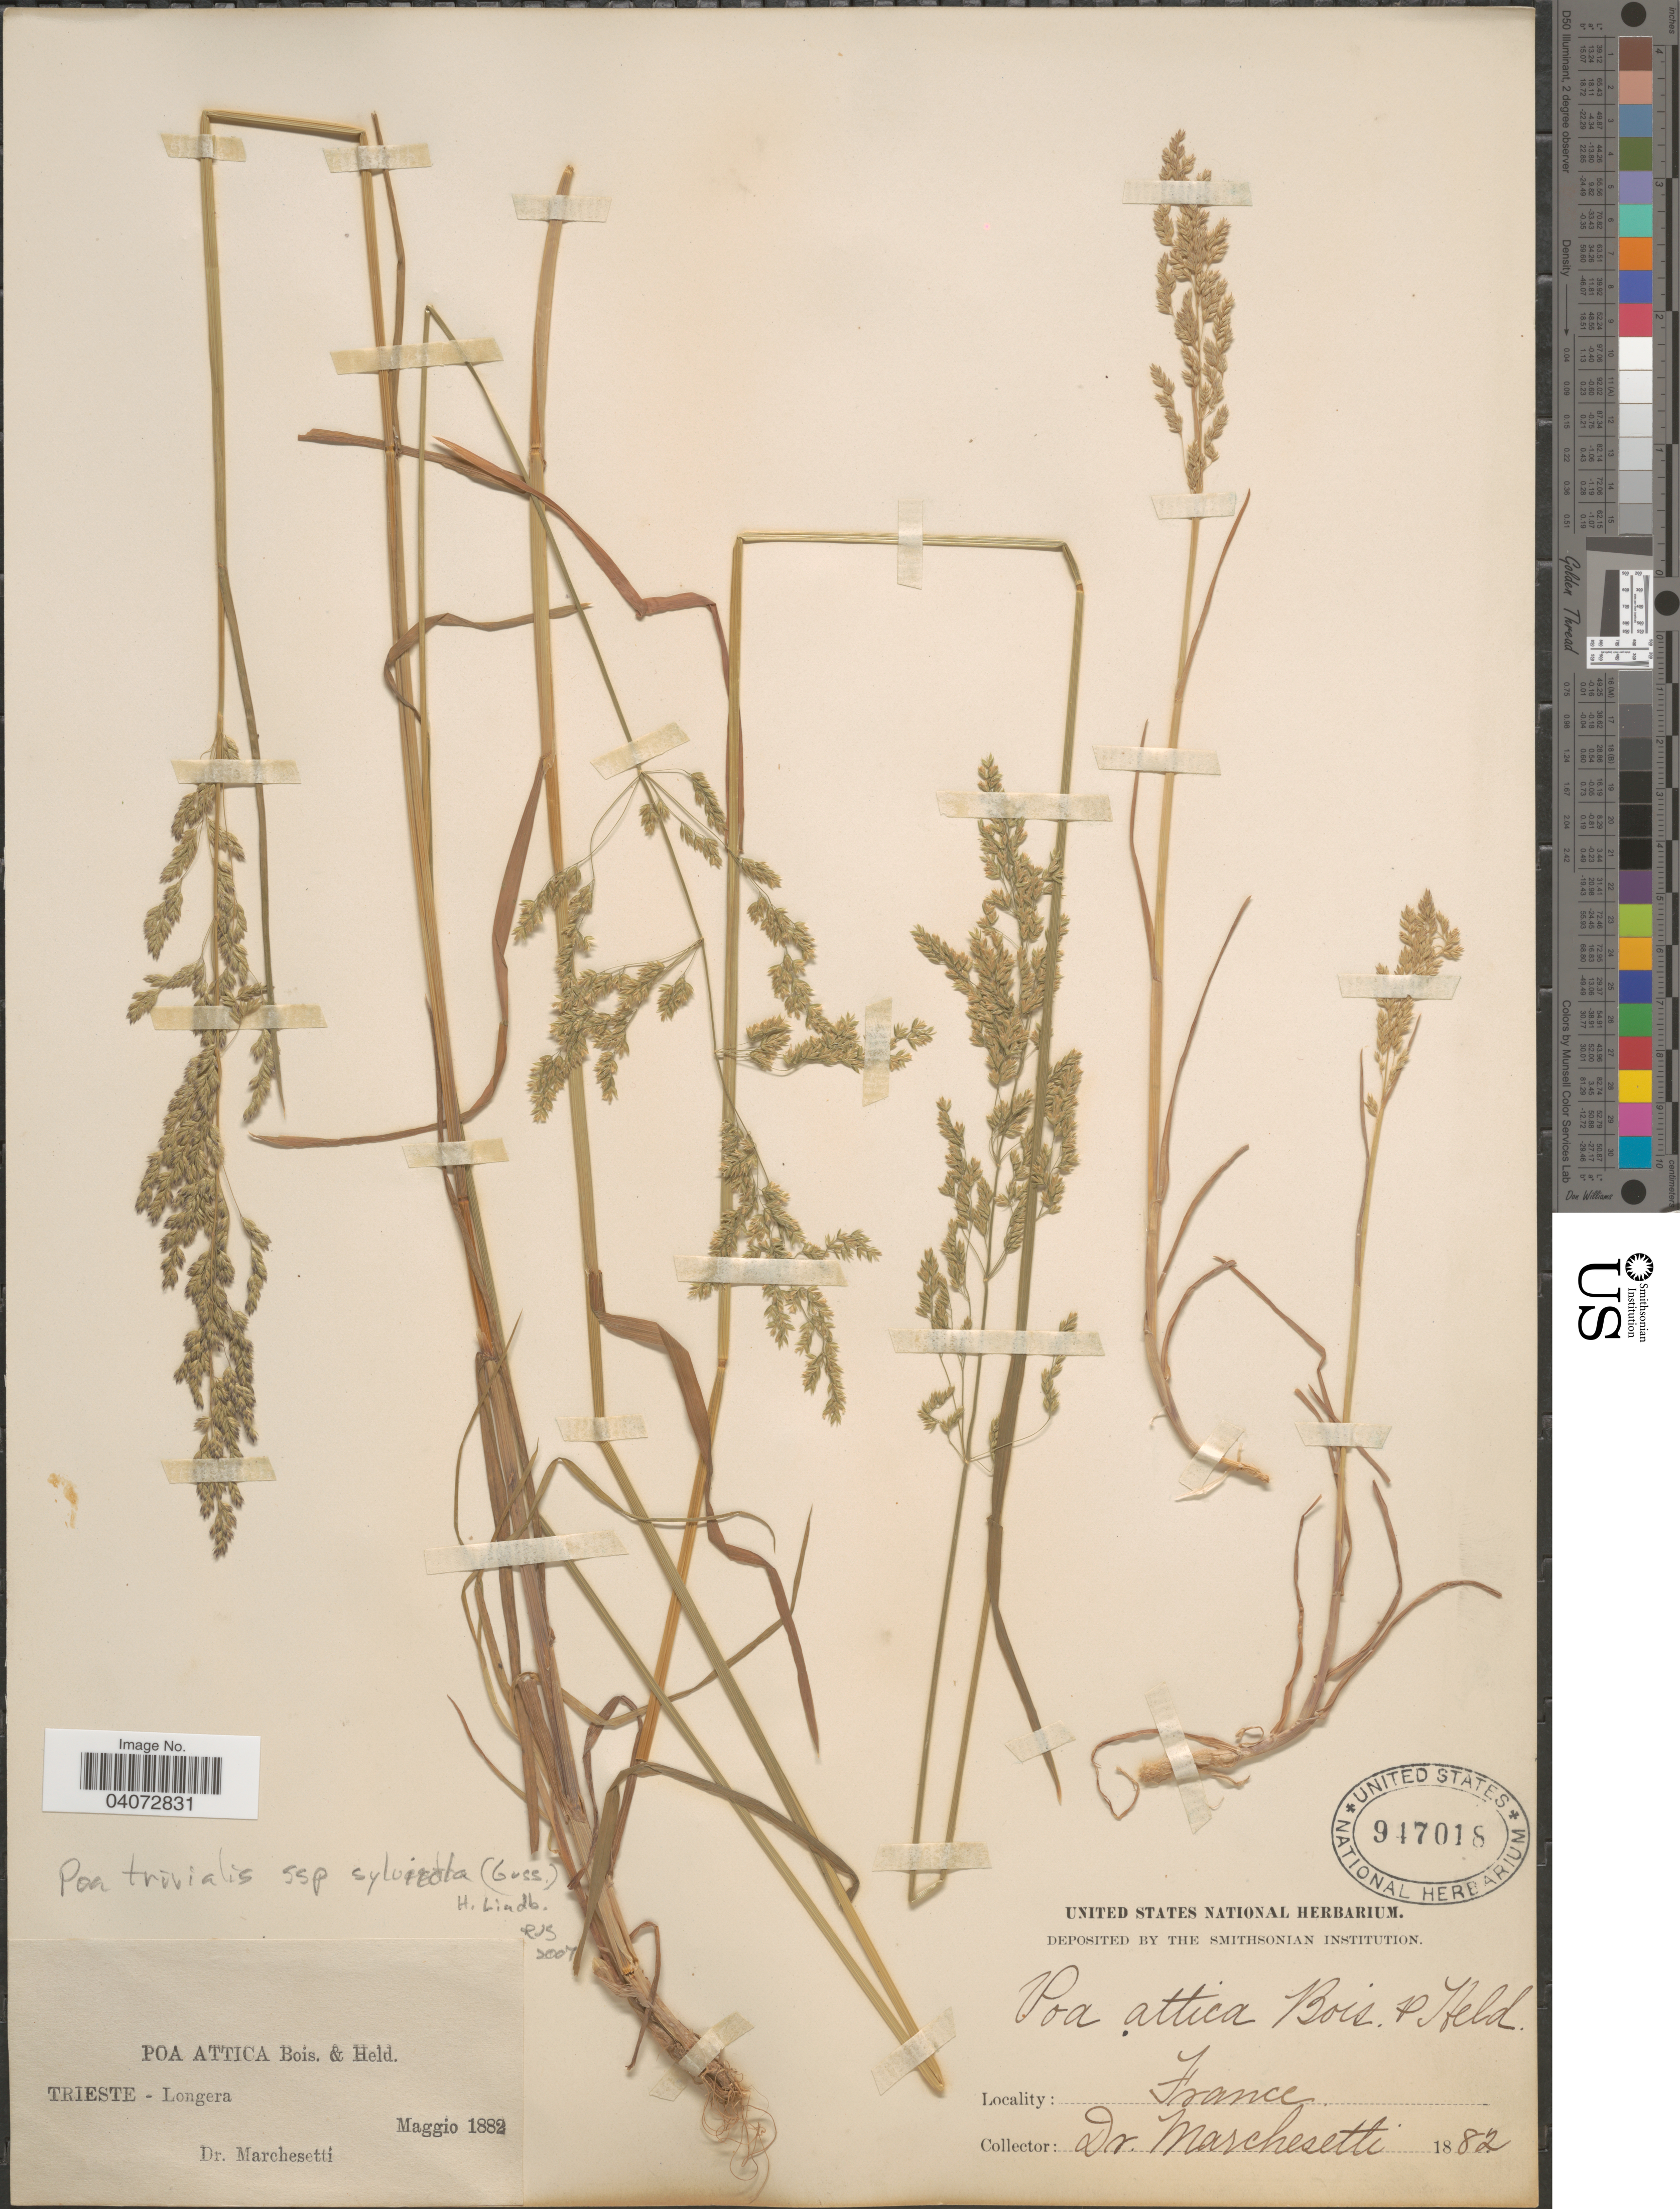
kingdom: Plantae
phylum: Tracheophyta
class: Liliopsida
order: Poales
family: Poaceae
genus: Poa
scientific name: Poa trivialis subsp. sylvicola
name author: (Gussone) H. Lindb.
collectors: -. Marchesetti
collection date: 1882-05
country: France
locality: Trieste - Longera.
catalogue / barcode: US 947018